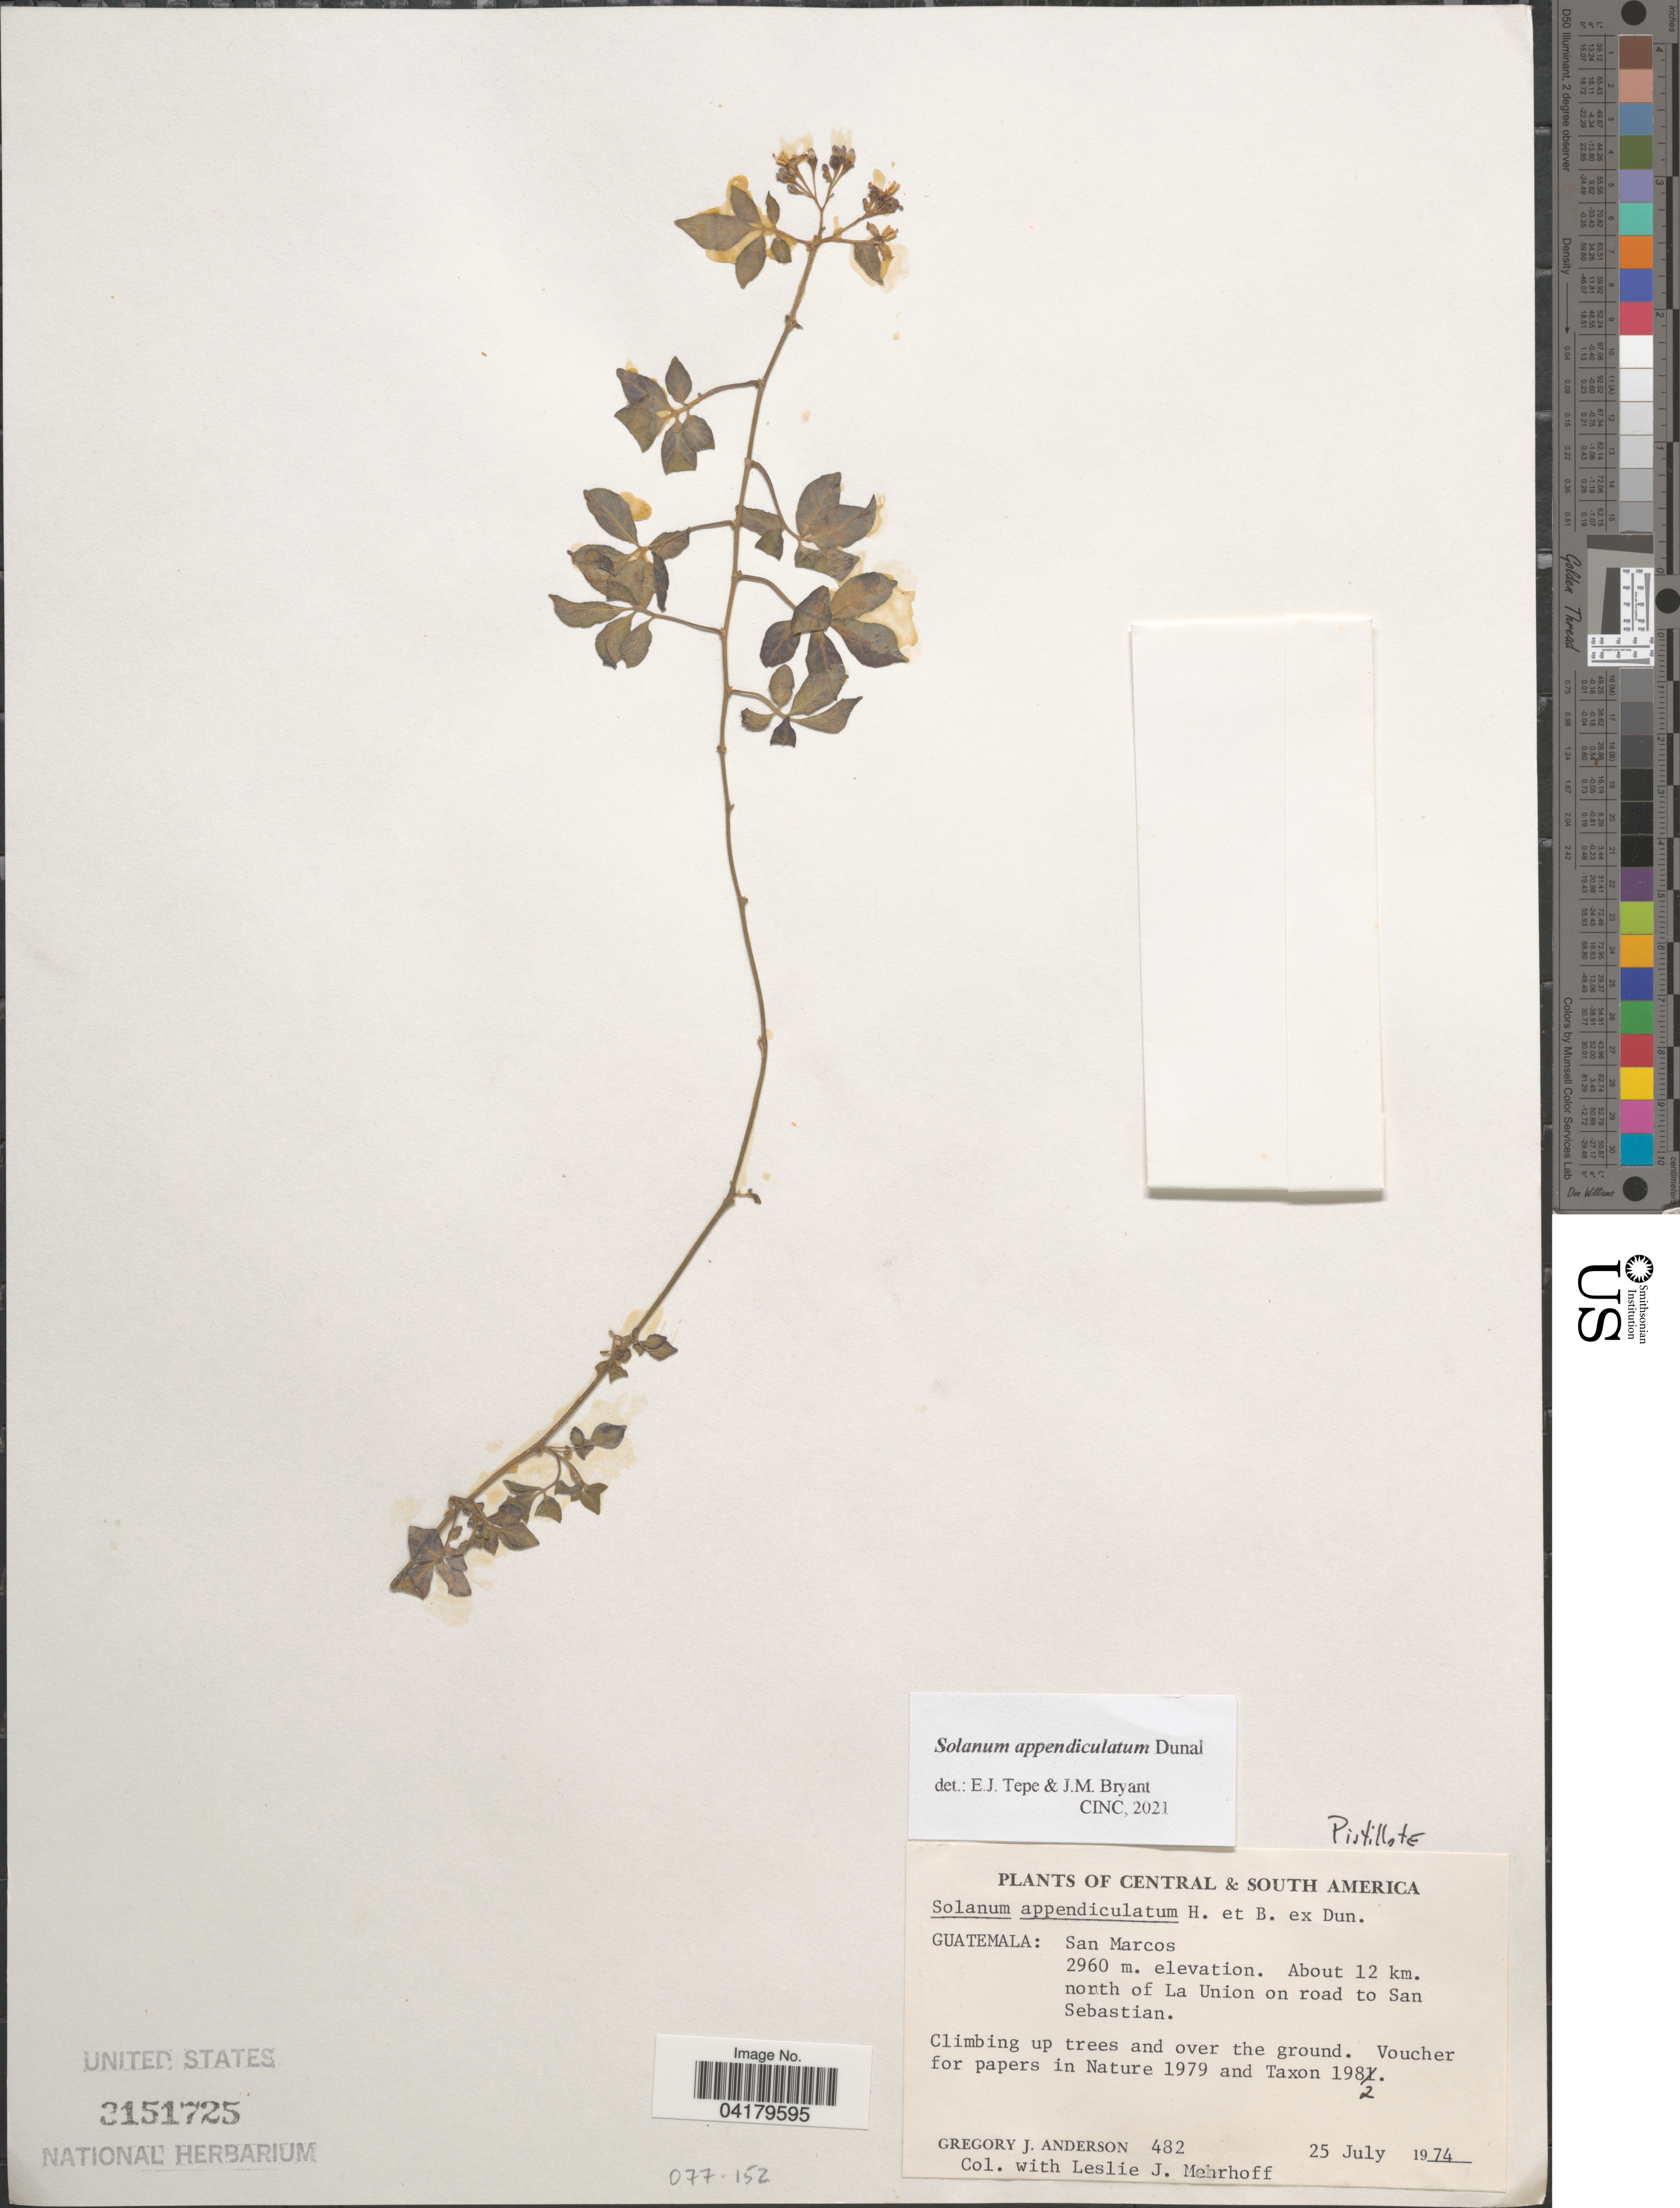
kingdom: Plantae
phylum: Tracheophyta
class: Magnoliopsida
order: Solanales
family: Solanaceae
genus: Solanum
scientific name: Solanum appendiculatum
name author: Humb. & Bonpl. ex Dunal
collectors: G. J. Anderson & L. Mehrhoff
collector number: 482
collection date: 1974-07-25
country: Guatemala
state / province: San Marcos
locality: Central & South America. About 12 km. north of La Union on road to San Sebastian.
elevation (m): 2960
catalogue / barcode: US 3151725